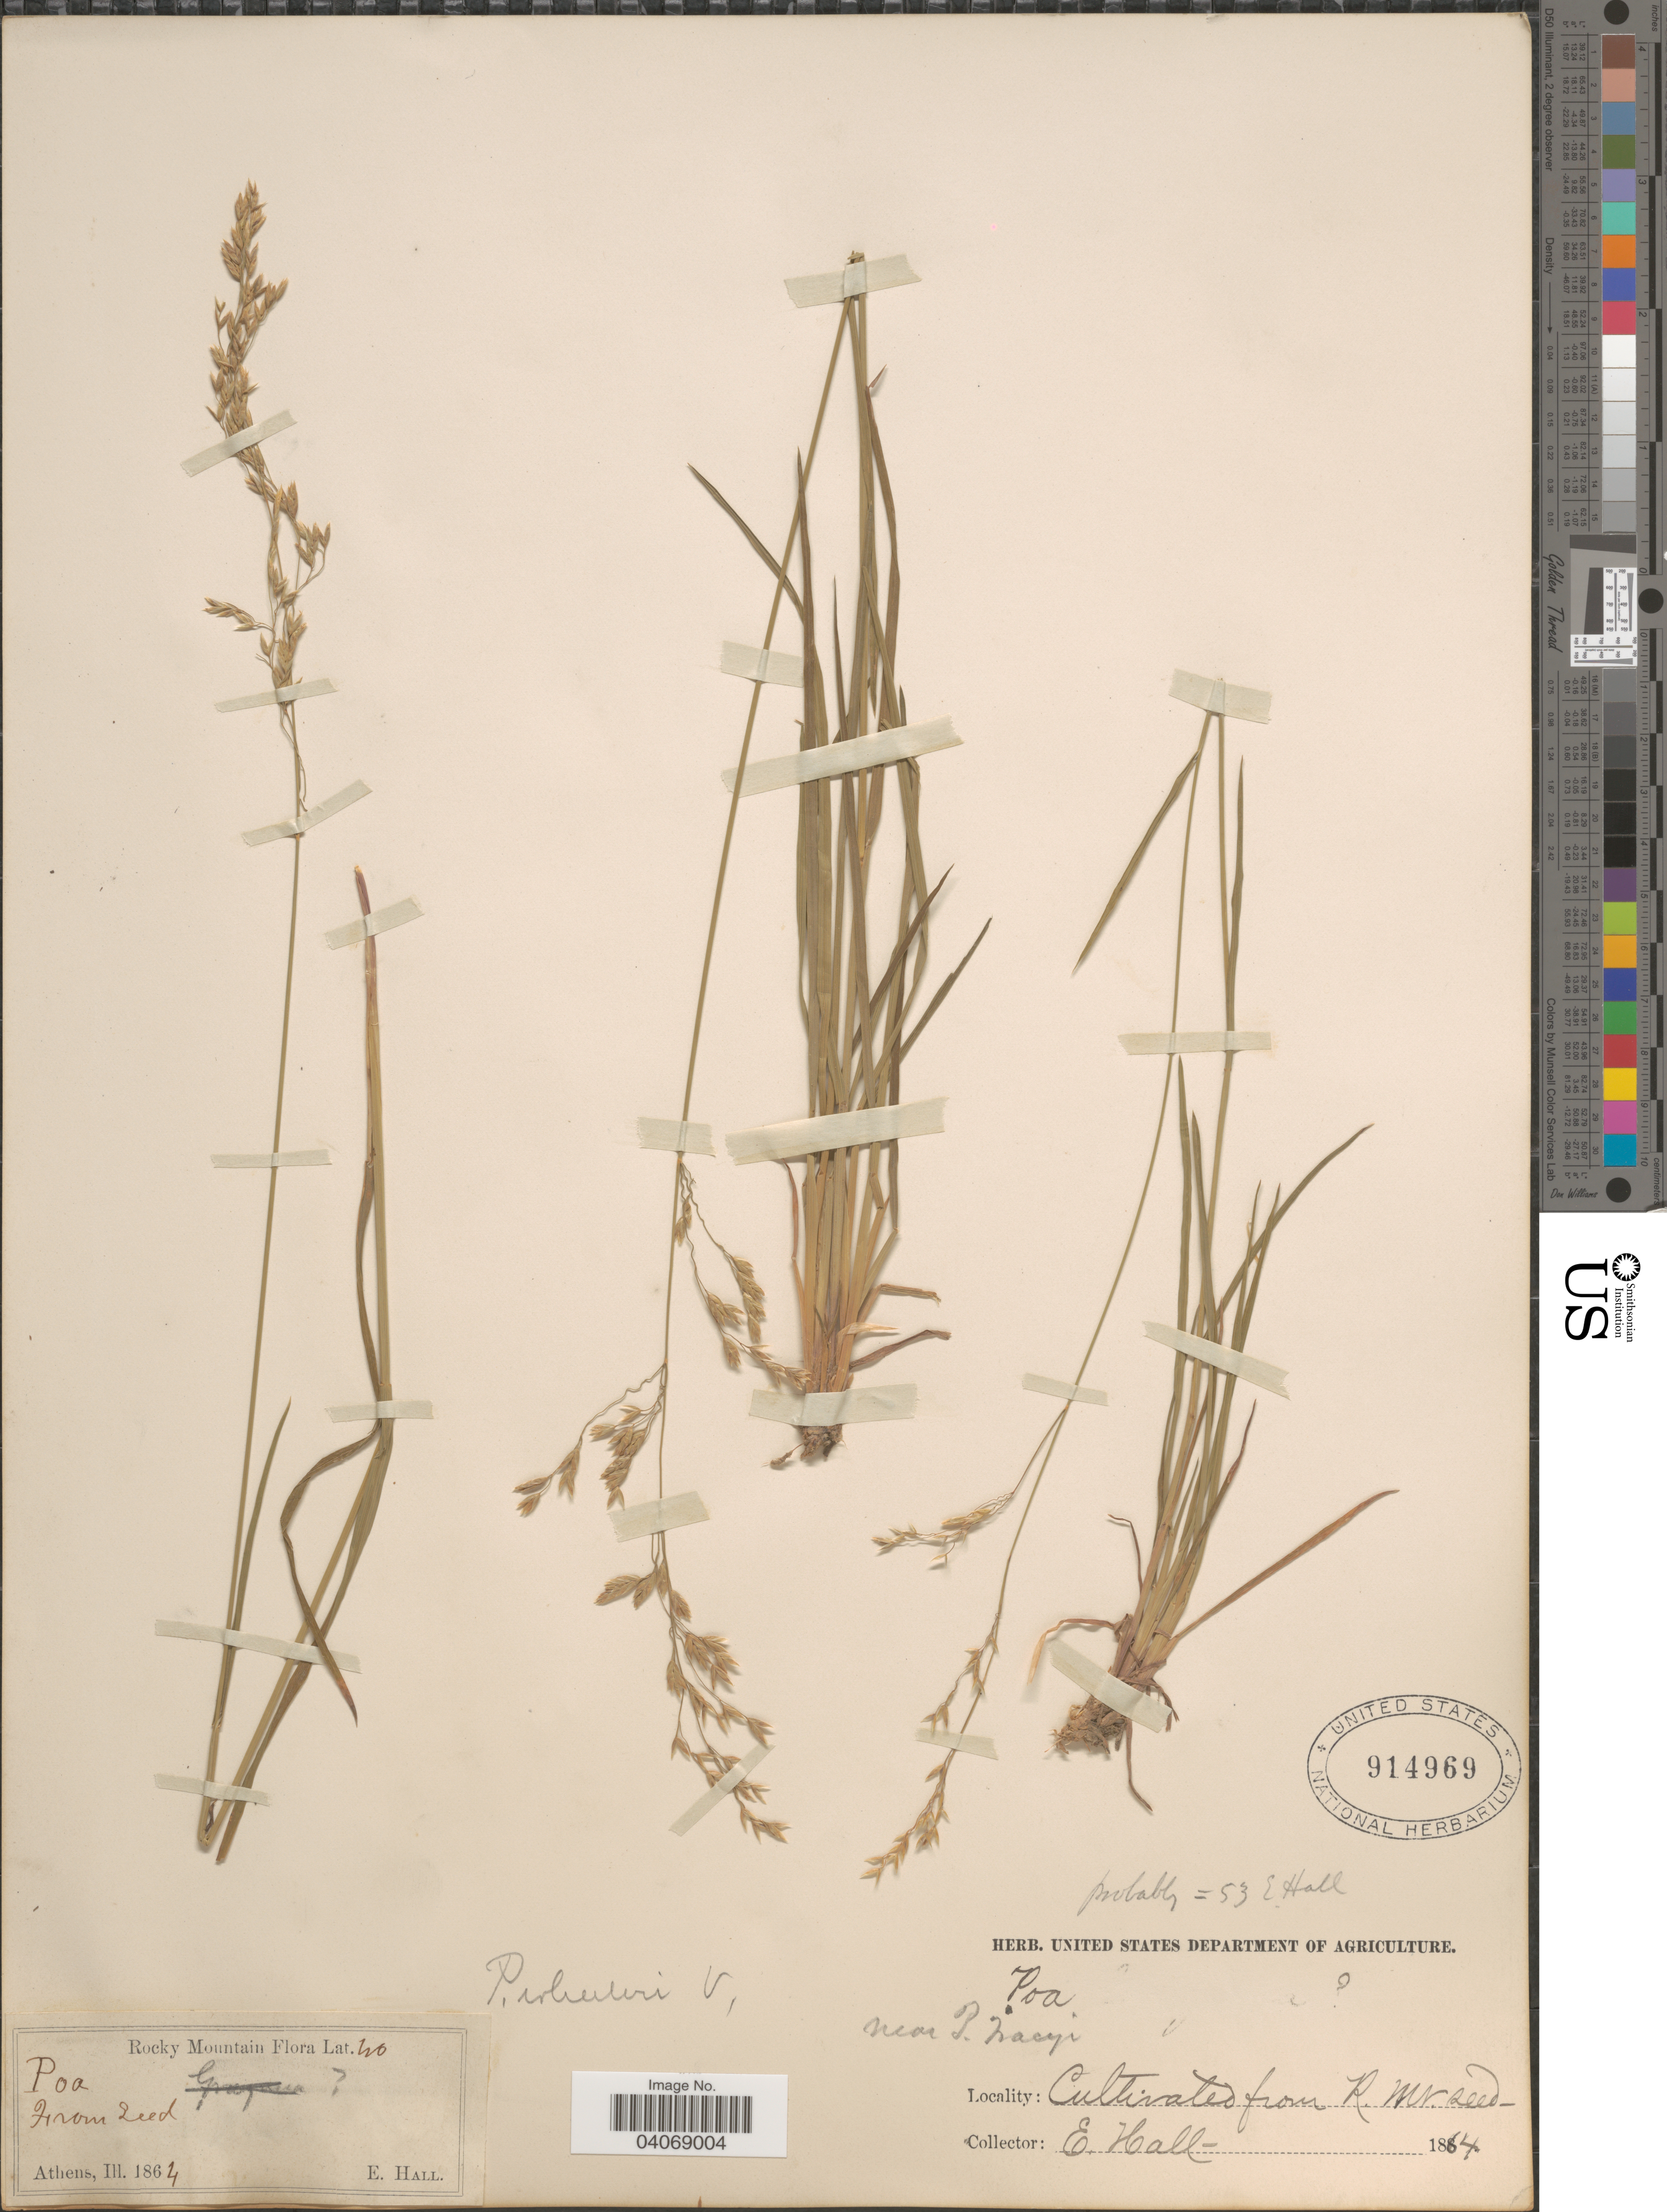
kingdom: Plantae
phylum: Tracheophyta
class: Liliopsida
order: Poales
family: Poaceae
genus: Poa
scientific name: Poa wheeleri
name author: Vasey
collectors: E. Hall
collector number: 53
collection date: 1864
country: United States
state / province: Illinois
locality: Rocky Mountain. Cultivated from R. Mt. seed. Athens.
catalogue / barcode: US 914969